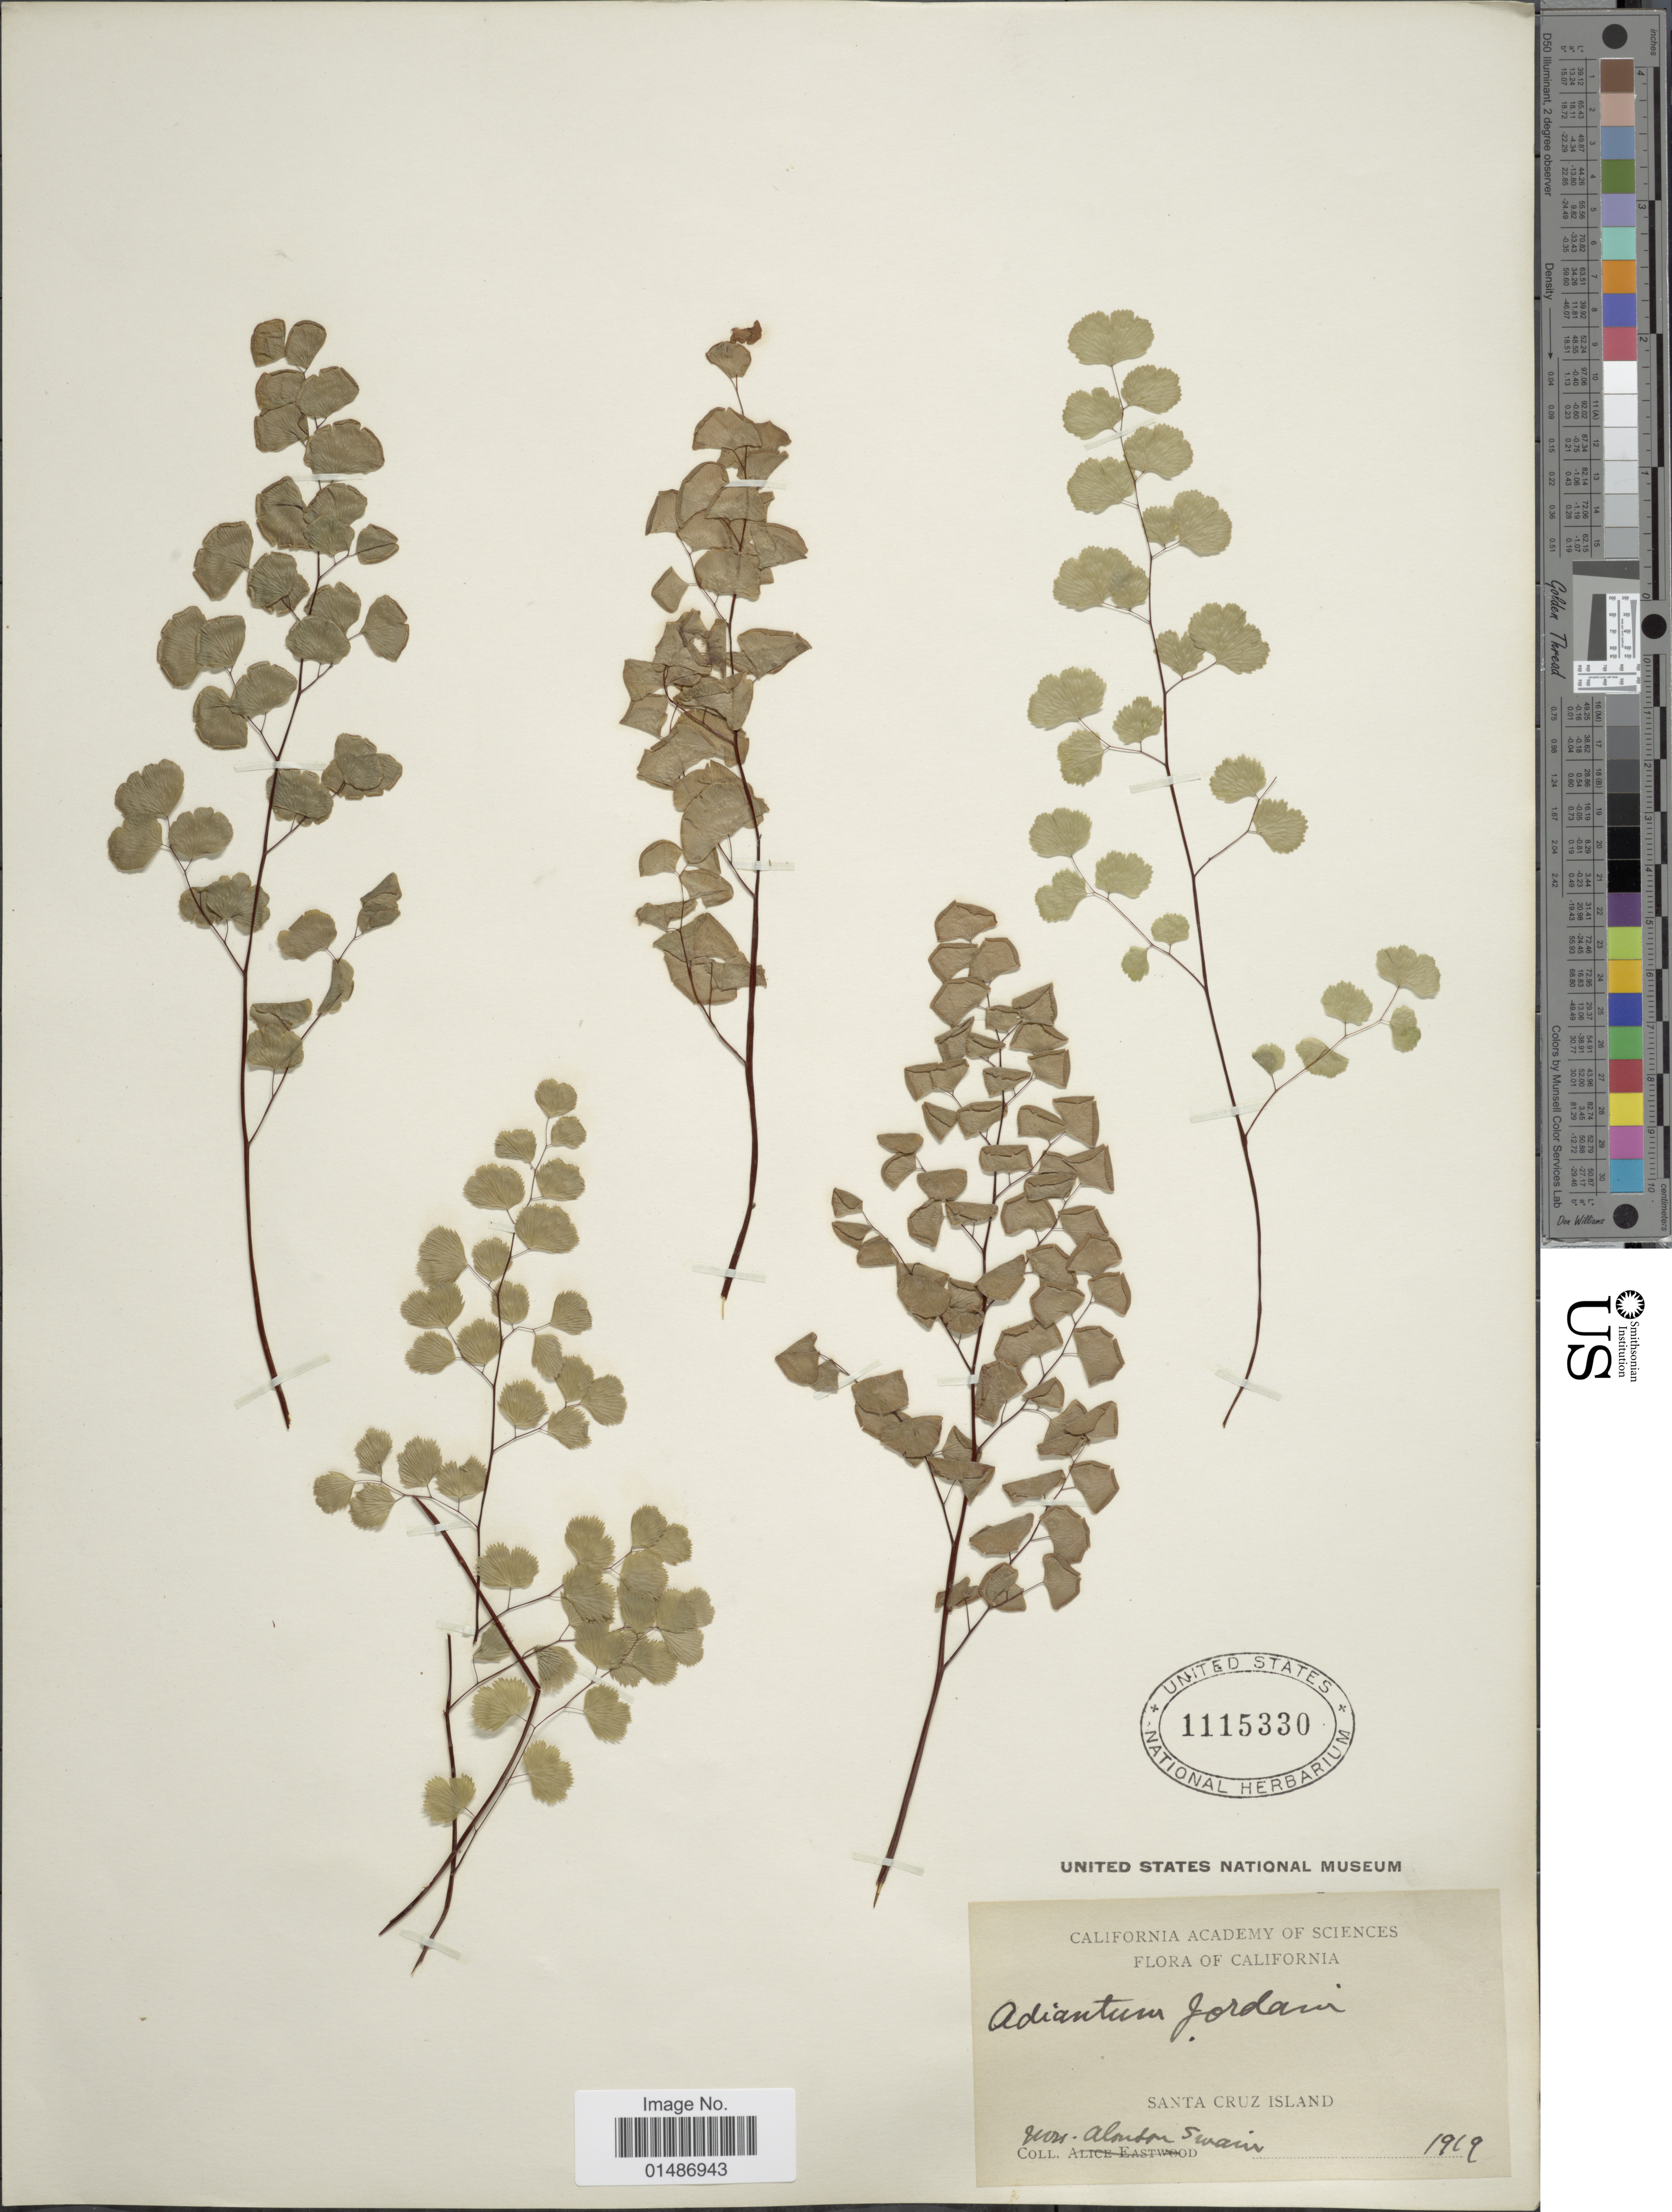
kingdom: Plantae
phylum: Tracheophyta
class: Polypodiopsida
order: Polypodiales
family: Pteridaceae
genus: Adiantum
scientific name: Adiantum jordanii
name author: C.H. Mull.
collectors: A. Swain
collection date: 1919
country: United States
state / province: California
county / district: Santa Barbara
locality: Santa Cruz Island.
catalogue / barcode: US 1115330